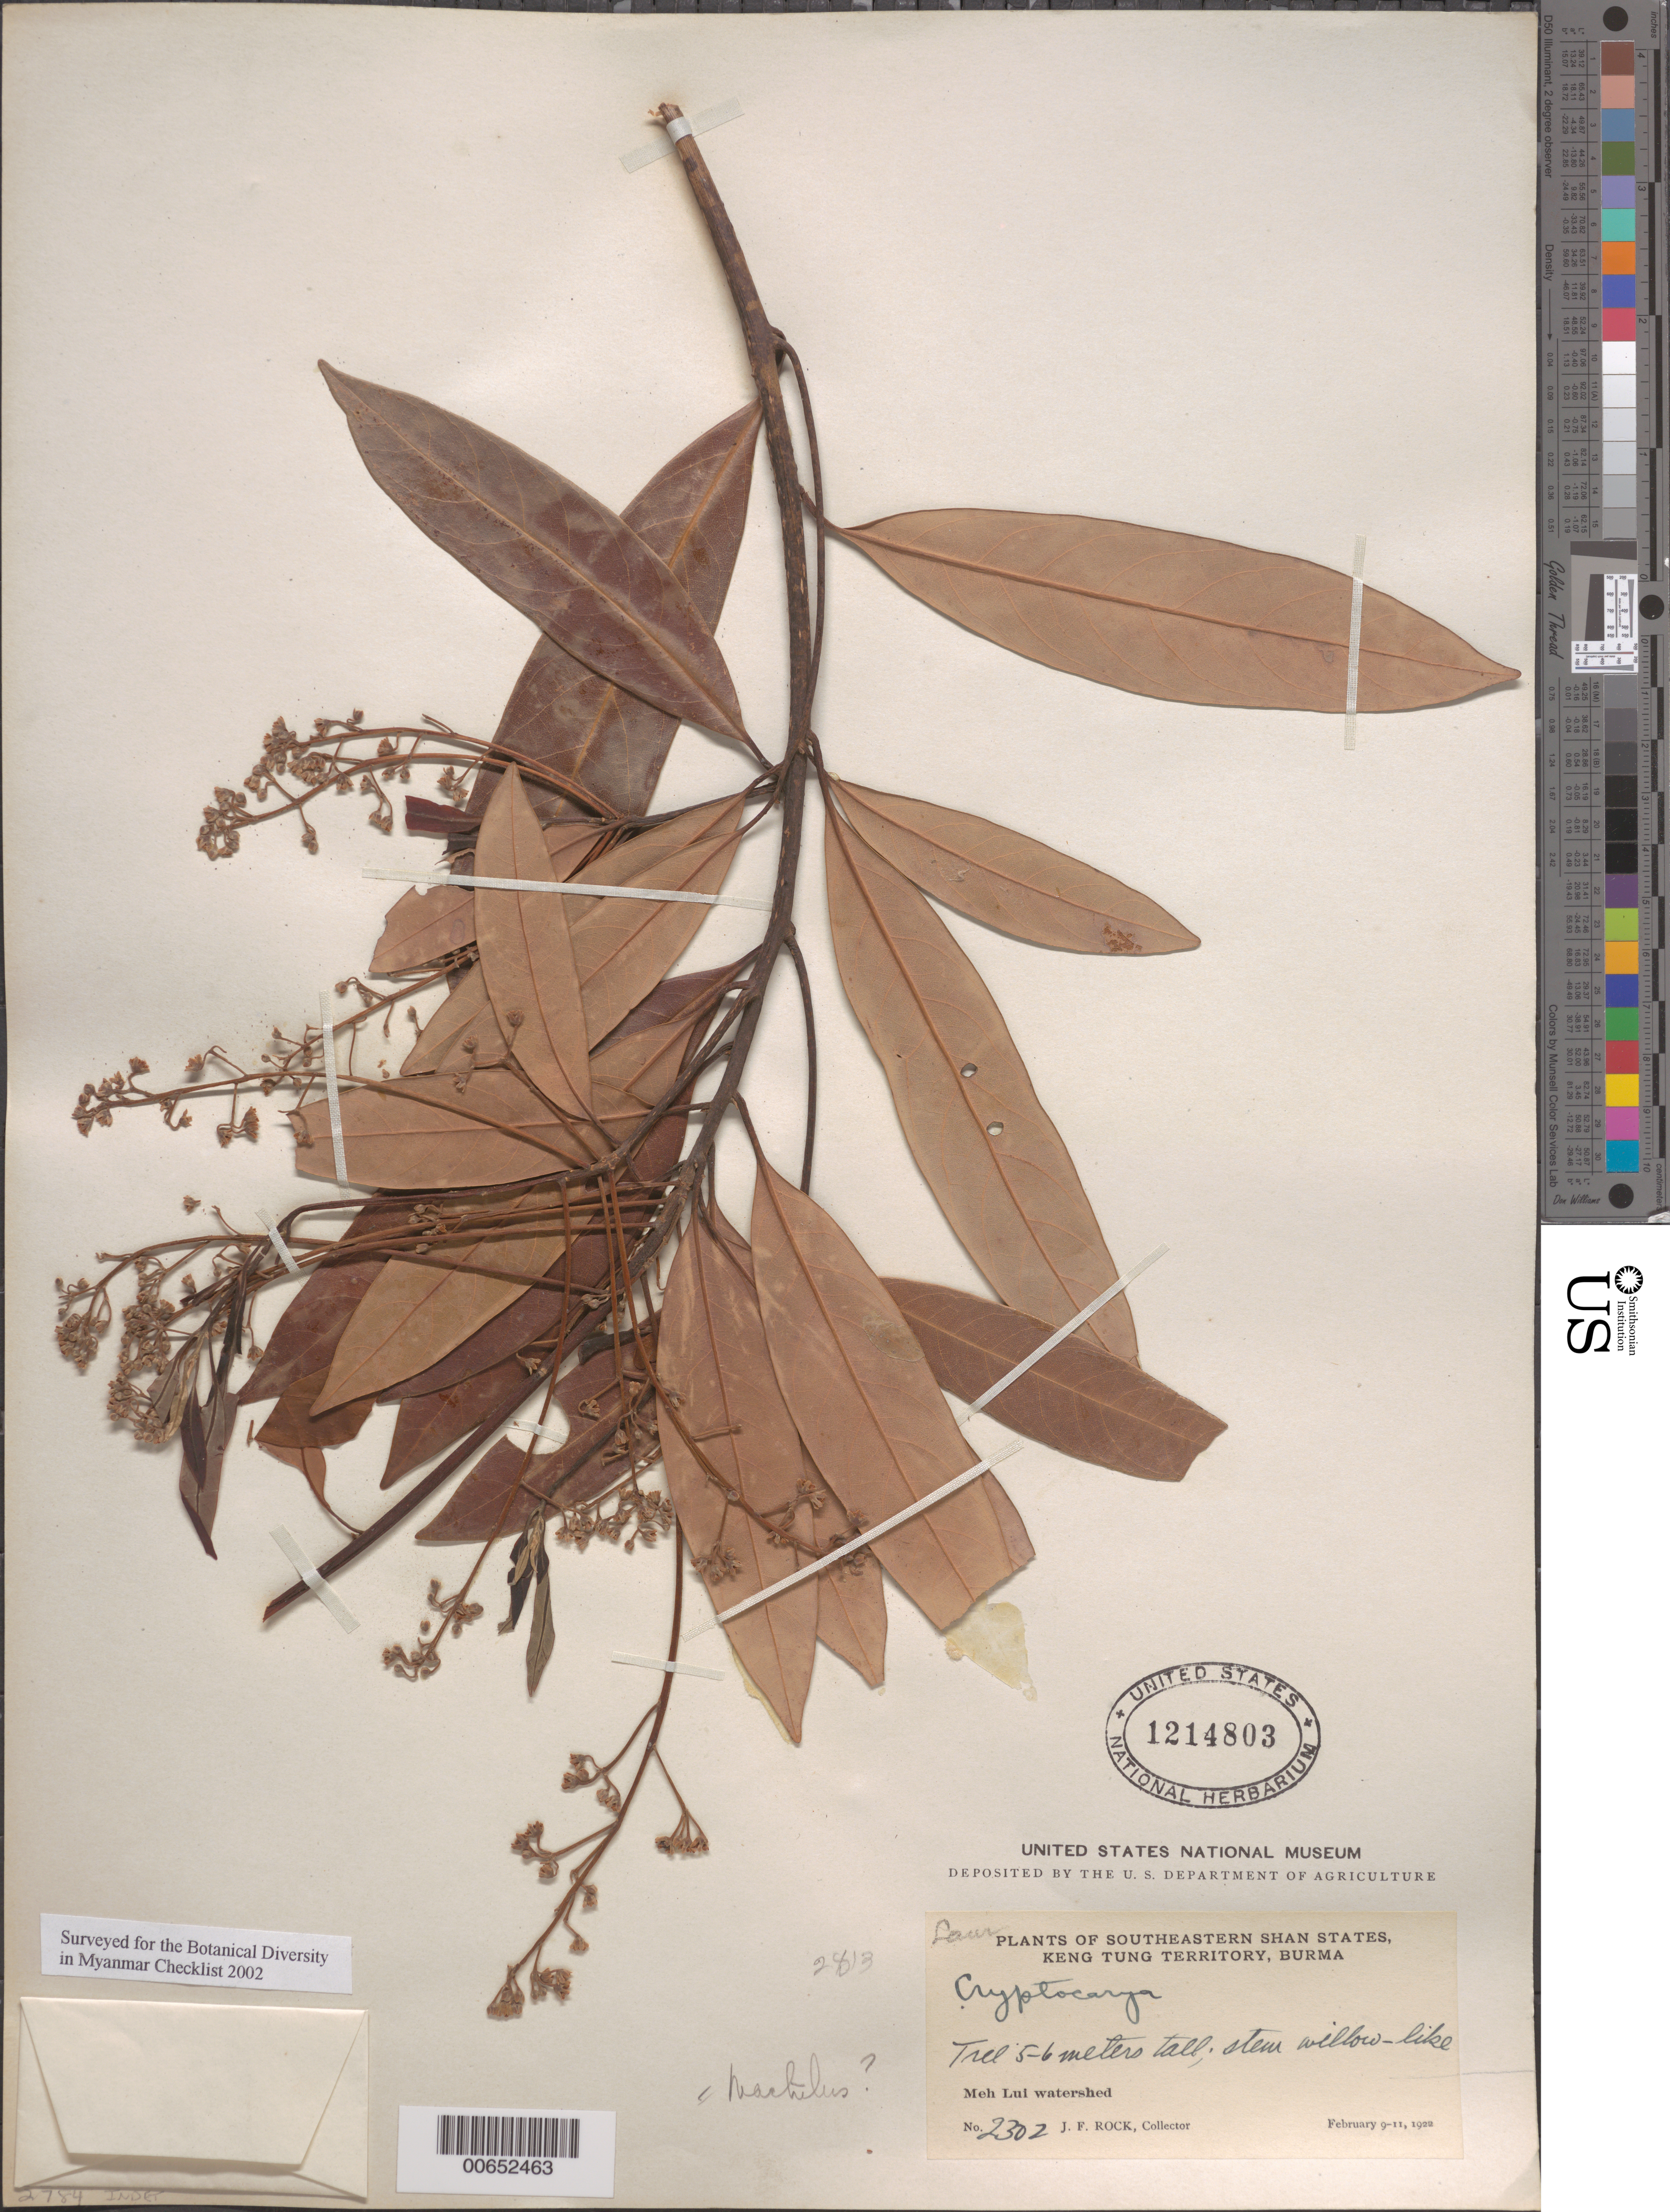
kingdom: Plantae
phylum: Tracheophyta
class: Magnoliopsida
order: Laurales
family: Lauraceae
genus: Cryptocarya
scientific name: Cryptocarya sp.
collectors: J. F. Rock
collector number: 2302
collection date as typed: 09 Feb 1922 to 11 Feb 1922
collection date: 1922-02-09/1922-02-11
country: Myanmar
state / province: Shan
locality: Keng Tung Territory, Meh Lui watershed.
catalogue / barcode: US 1214803